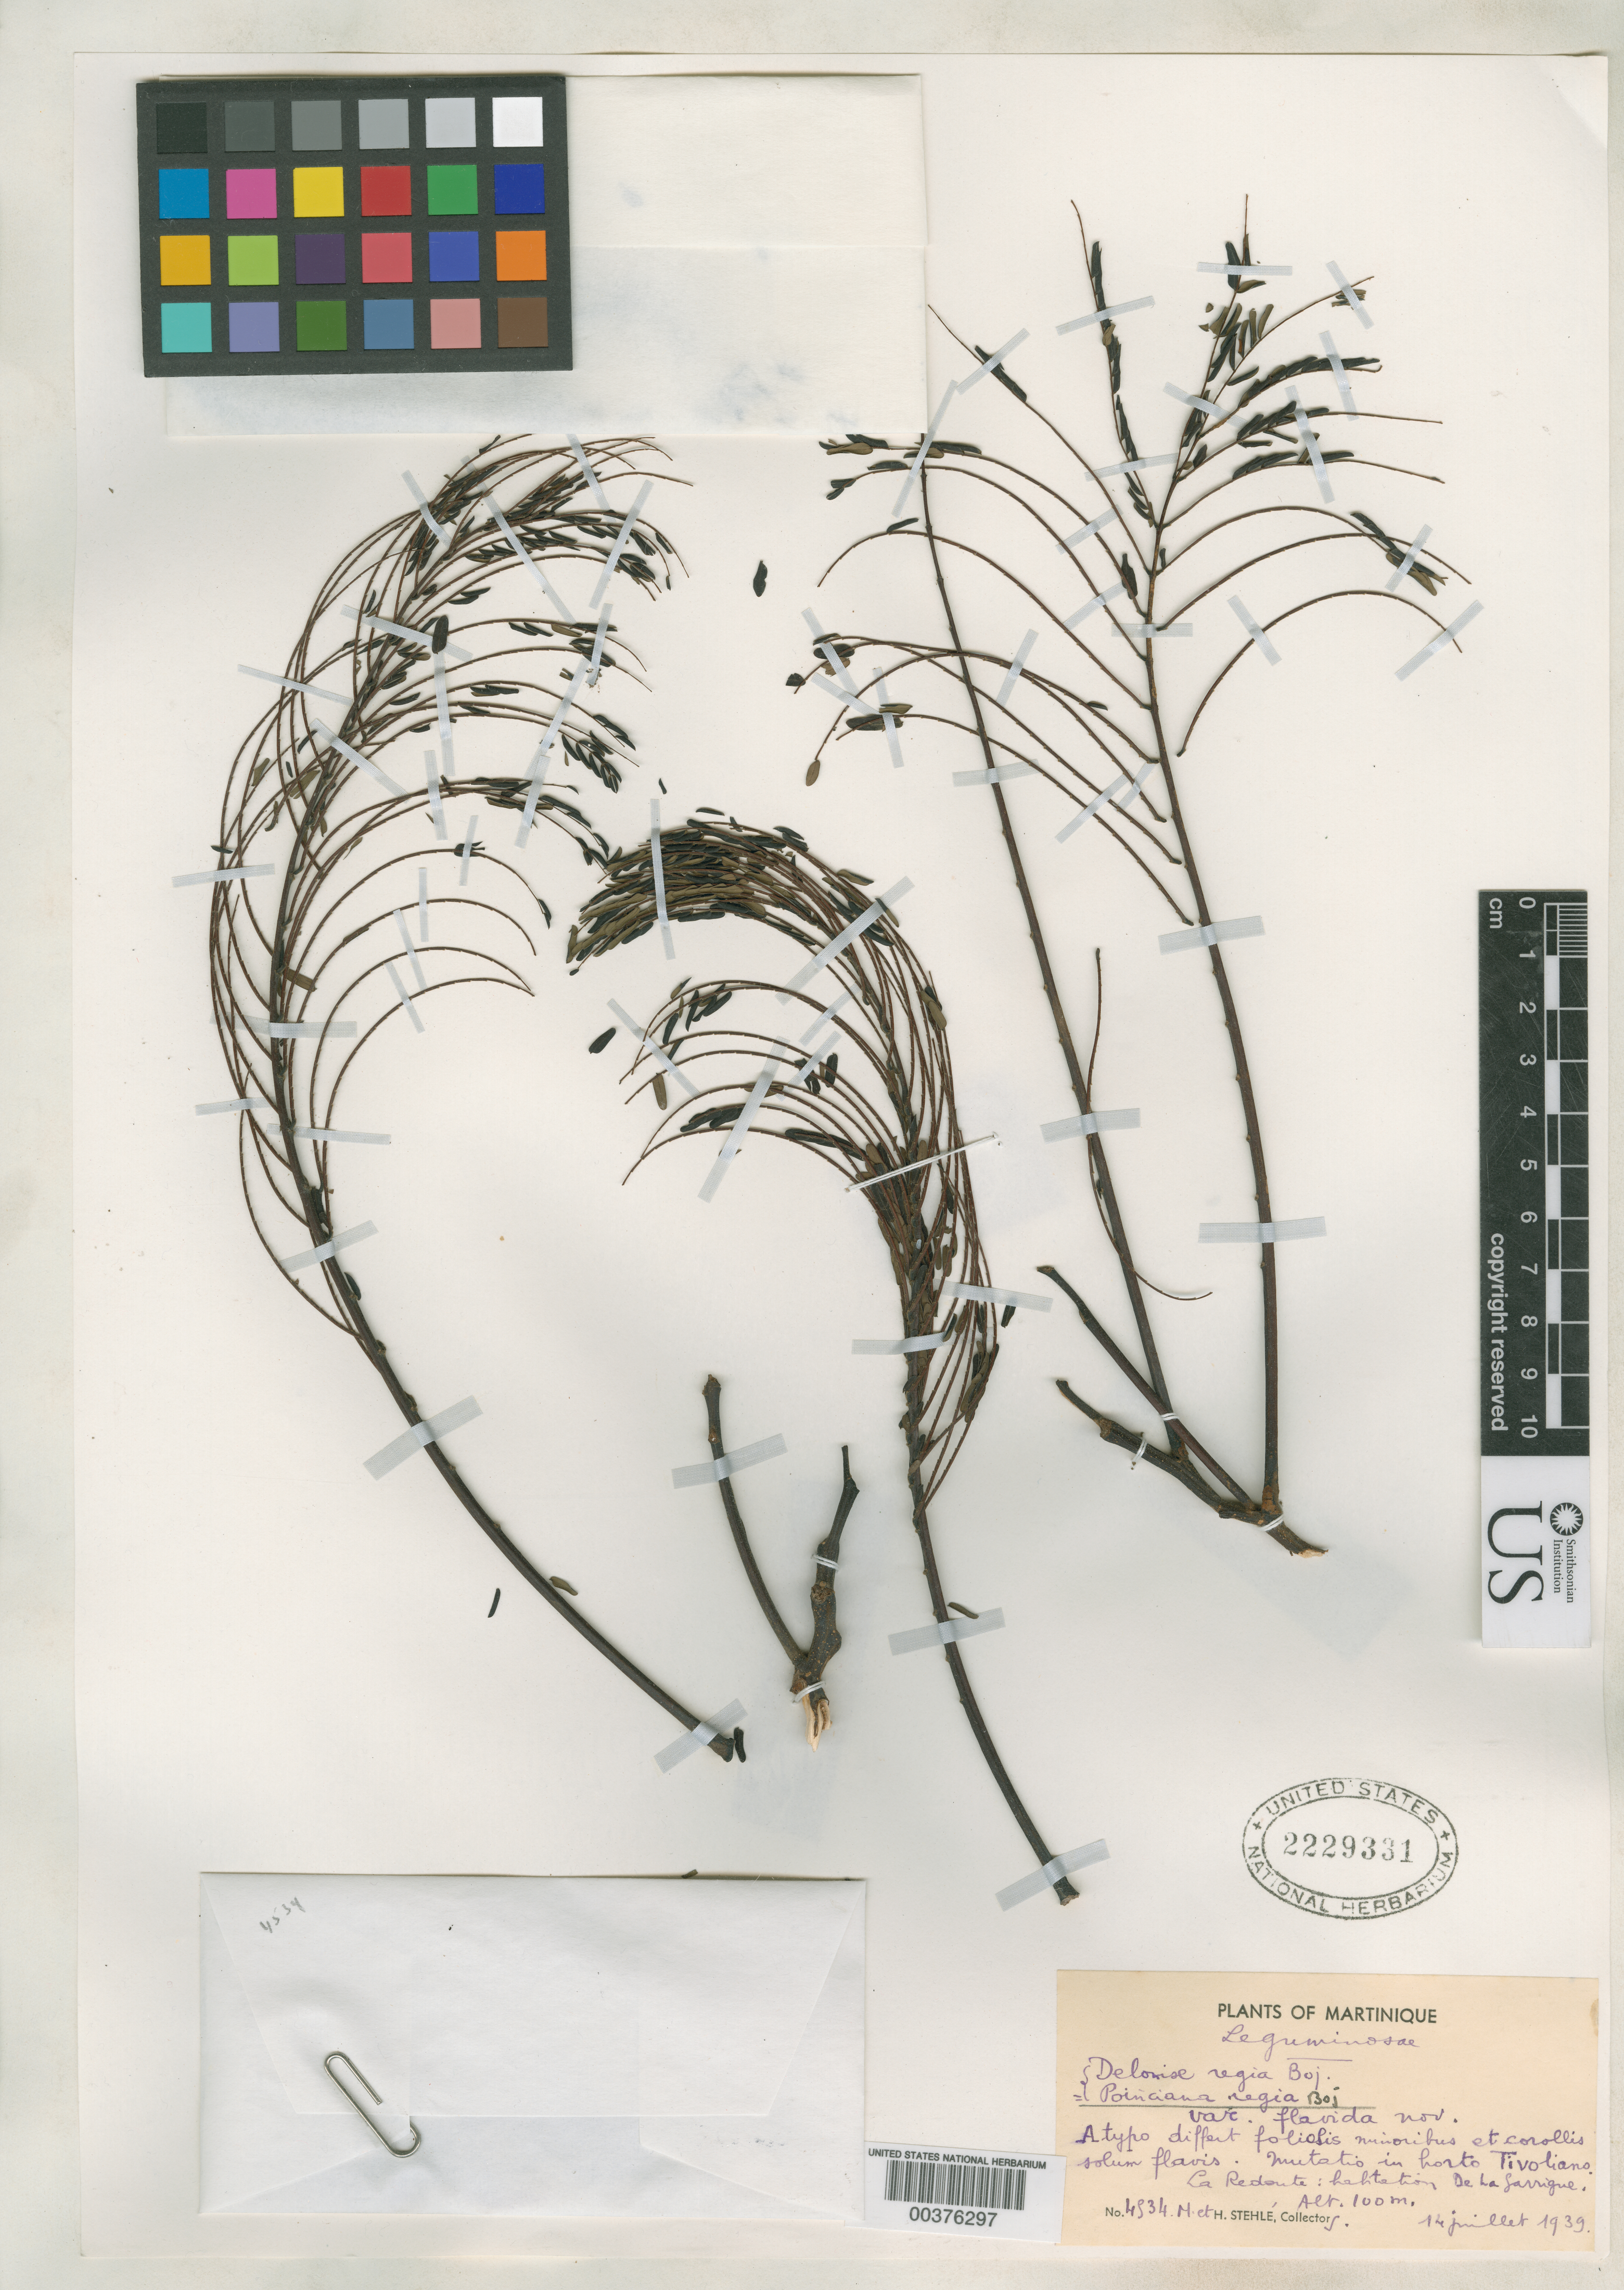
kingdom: Plantae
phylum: Tracheophyta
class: Magnoliopsida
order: Fabales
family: Fabaceae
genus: Delonix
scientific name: Delonix regia var. flavida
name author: Stehlé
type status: Holotype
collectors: M. Stehlé & H. Stehlé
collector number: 4534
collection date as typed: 14 Jul 1939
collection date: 1939-07-14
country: Martinique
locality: La Redoute: habitation de La Garrique.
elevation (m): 100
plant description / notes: Mutatio in horto Tivoliano.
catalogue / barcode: US 2229331